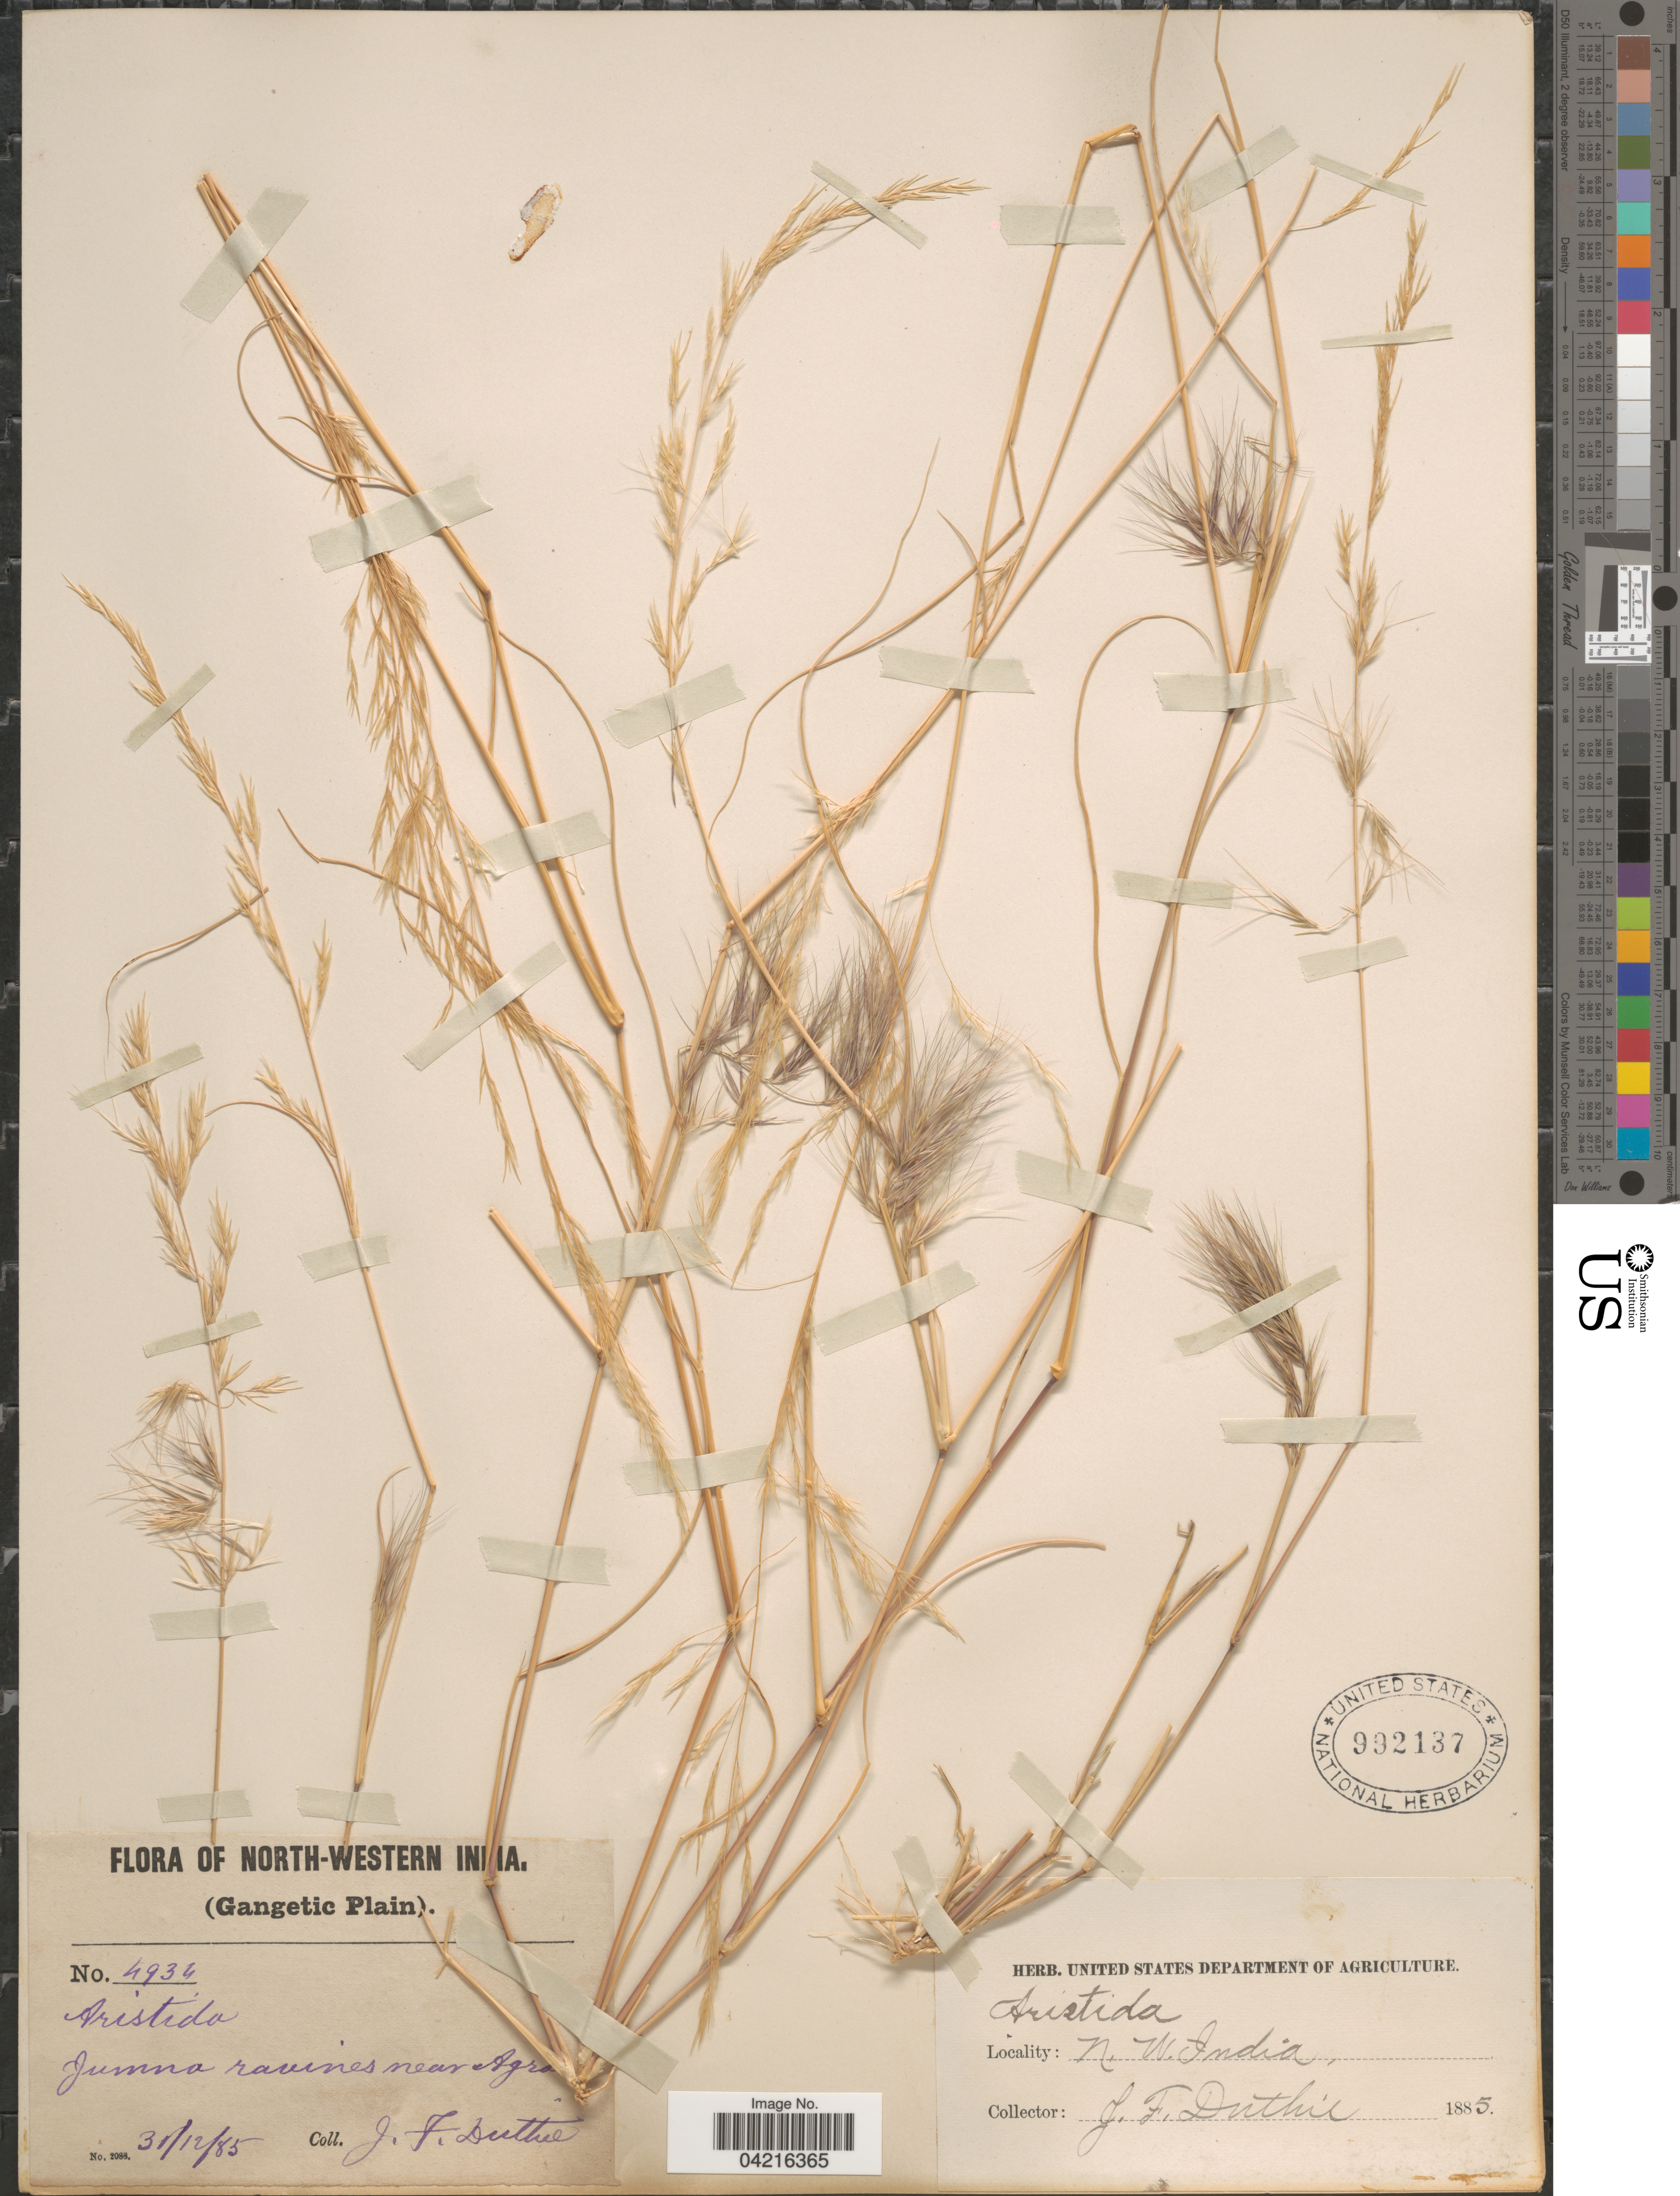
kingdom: Plantae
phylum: Tracheophyta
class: Liliopsida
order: Poales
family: Poaceae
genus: Aristida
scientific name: Aristida adscensionis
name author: L.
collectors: J. F. Duthie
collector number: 4934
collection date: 1885-12-31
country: India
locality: North-Western In [illegible text]ia. (Gangetic Plain). Jumna ravines near Agro [illegible text]. N. W. India.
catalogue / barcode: US 992137